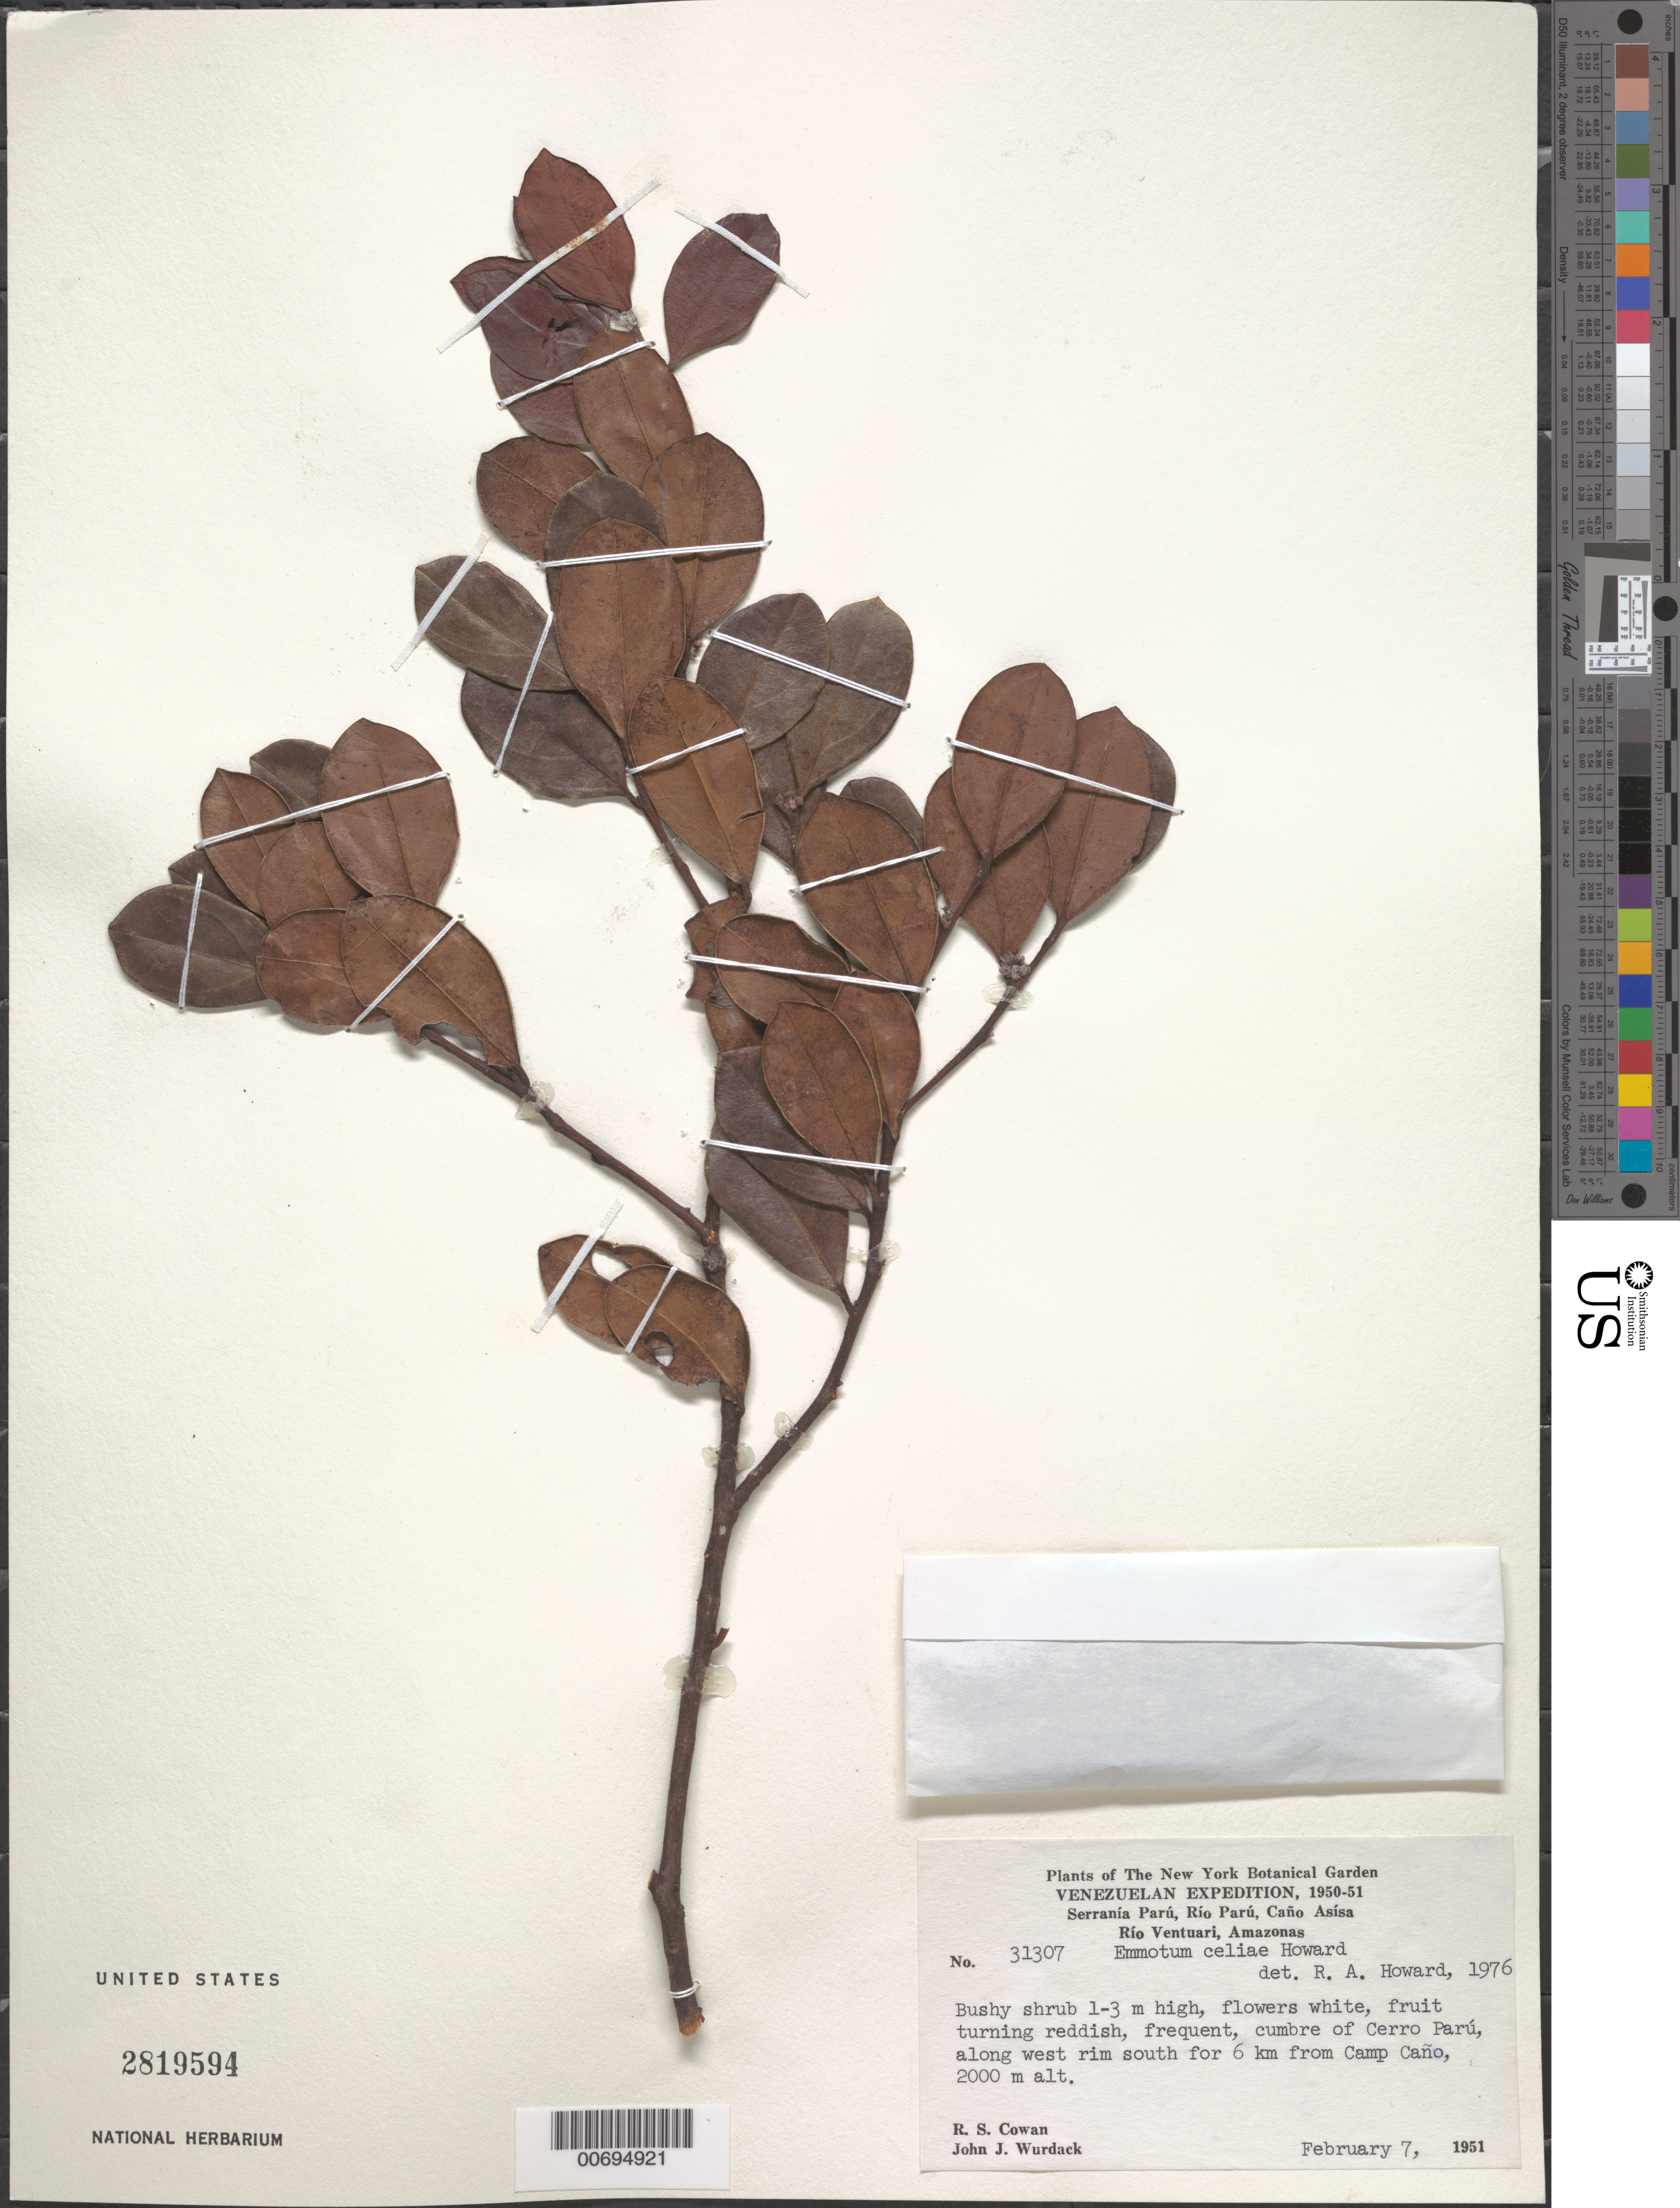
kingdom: Plantae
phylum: Tracheophyta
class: Magnoliopsida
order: Metteniusales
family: Metteniusaceae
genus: Emmotum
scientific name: Emmotum celiae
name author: R.A. Howard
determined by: Howard, R. A.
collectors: R. S. Cowan & J. J. Wurdack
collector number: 31307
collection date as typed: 7-Feb-51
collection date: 1951-02-07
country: Venezuela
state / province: Amazonas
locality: Cerro Parú Río Ventuari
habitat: Cumbre of cerro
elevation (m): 2000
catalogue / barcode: US 2819594